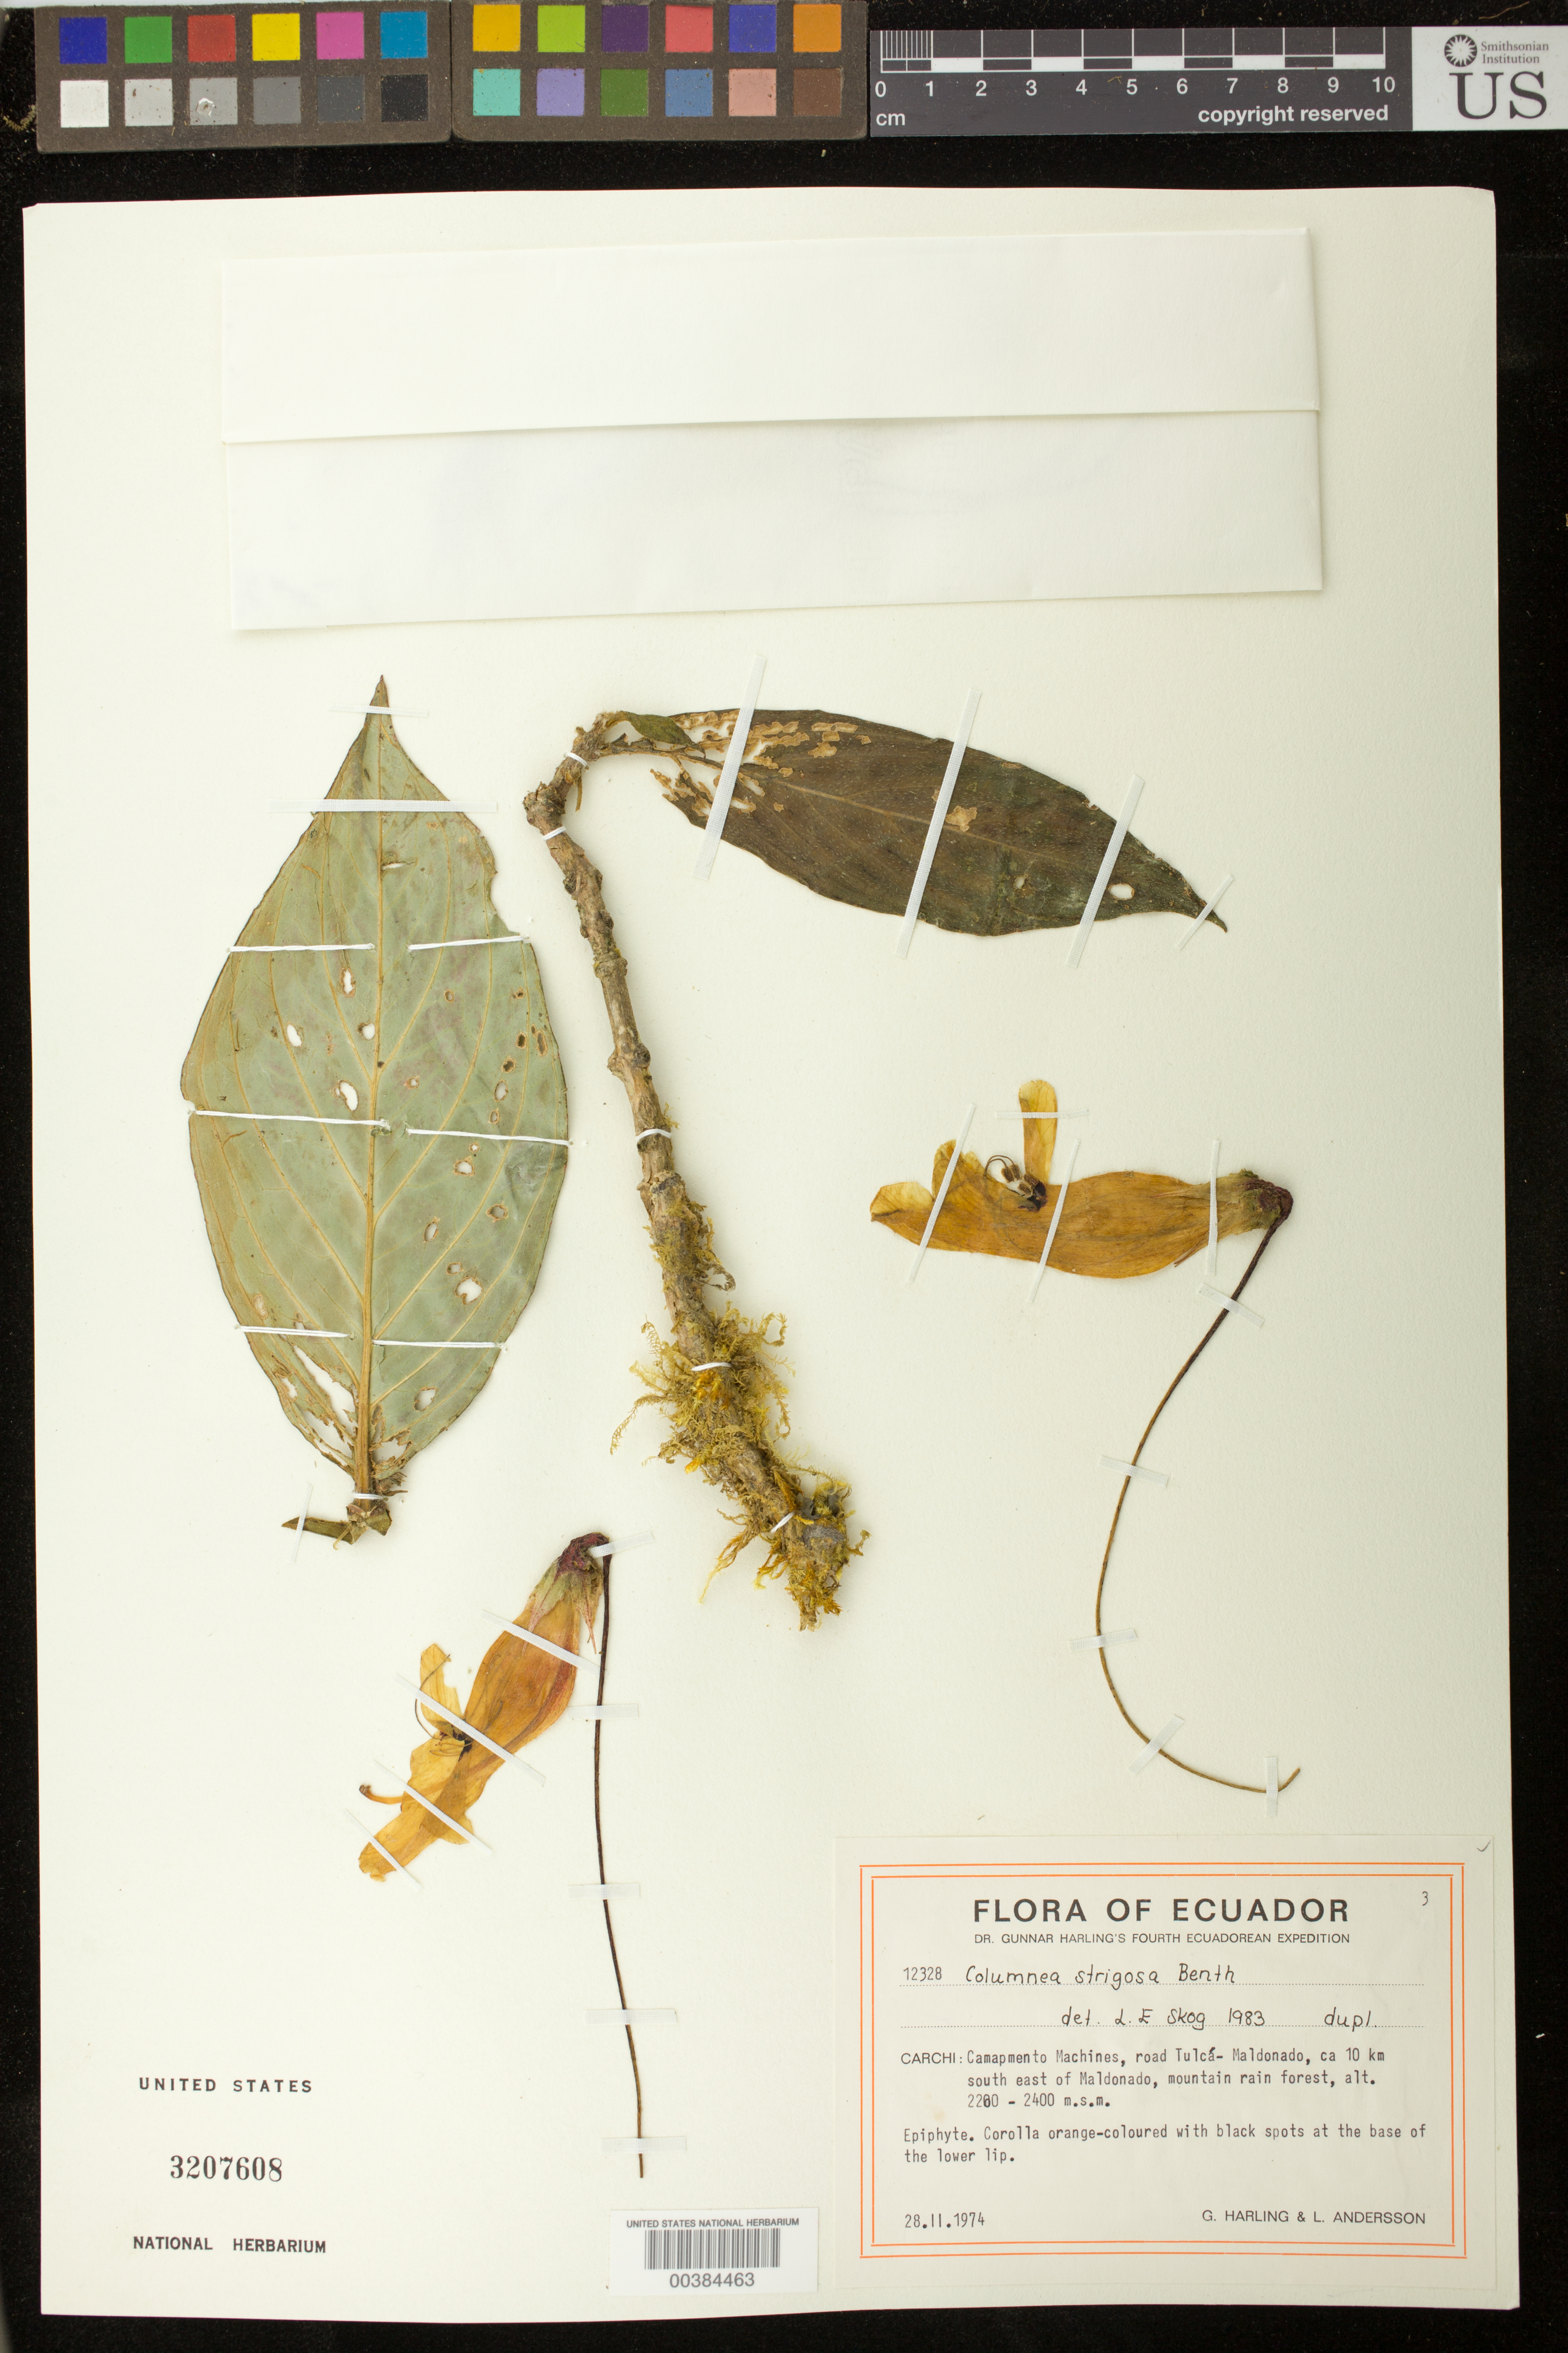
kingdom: Plantae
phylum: Tracheophyta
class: Magnoliopsida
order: Lamiales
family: Gesneriaceae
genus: Columnea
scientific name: Columnea strigosa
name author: Benth.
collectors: G. Harling & L. Andersson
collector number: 12328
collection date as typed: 28 Feb 1974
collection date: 1974-02-28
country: Ecuador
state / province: Carchi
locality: Camapmento Machines, E of Maldonado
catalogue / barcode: US 3207608